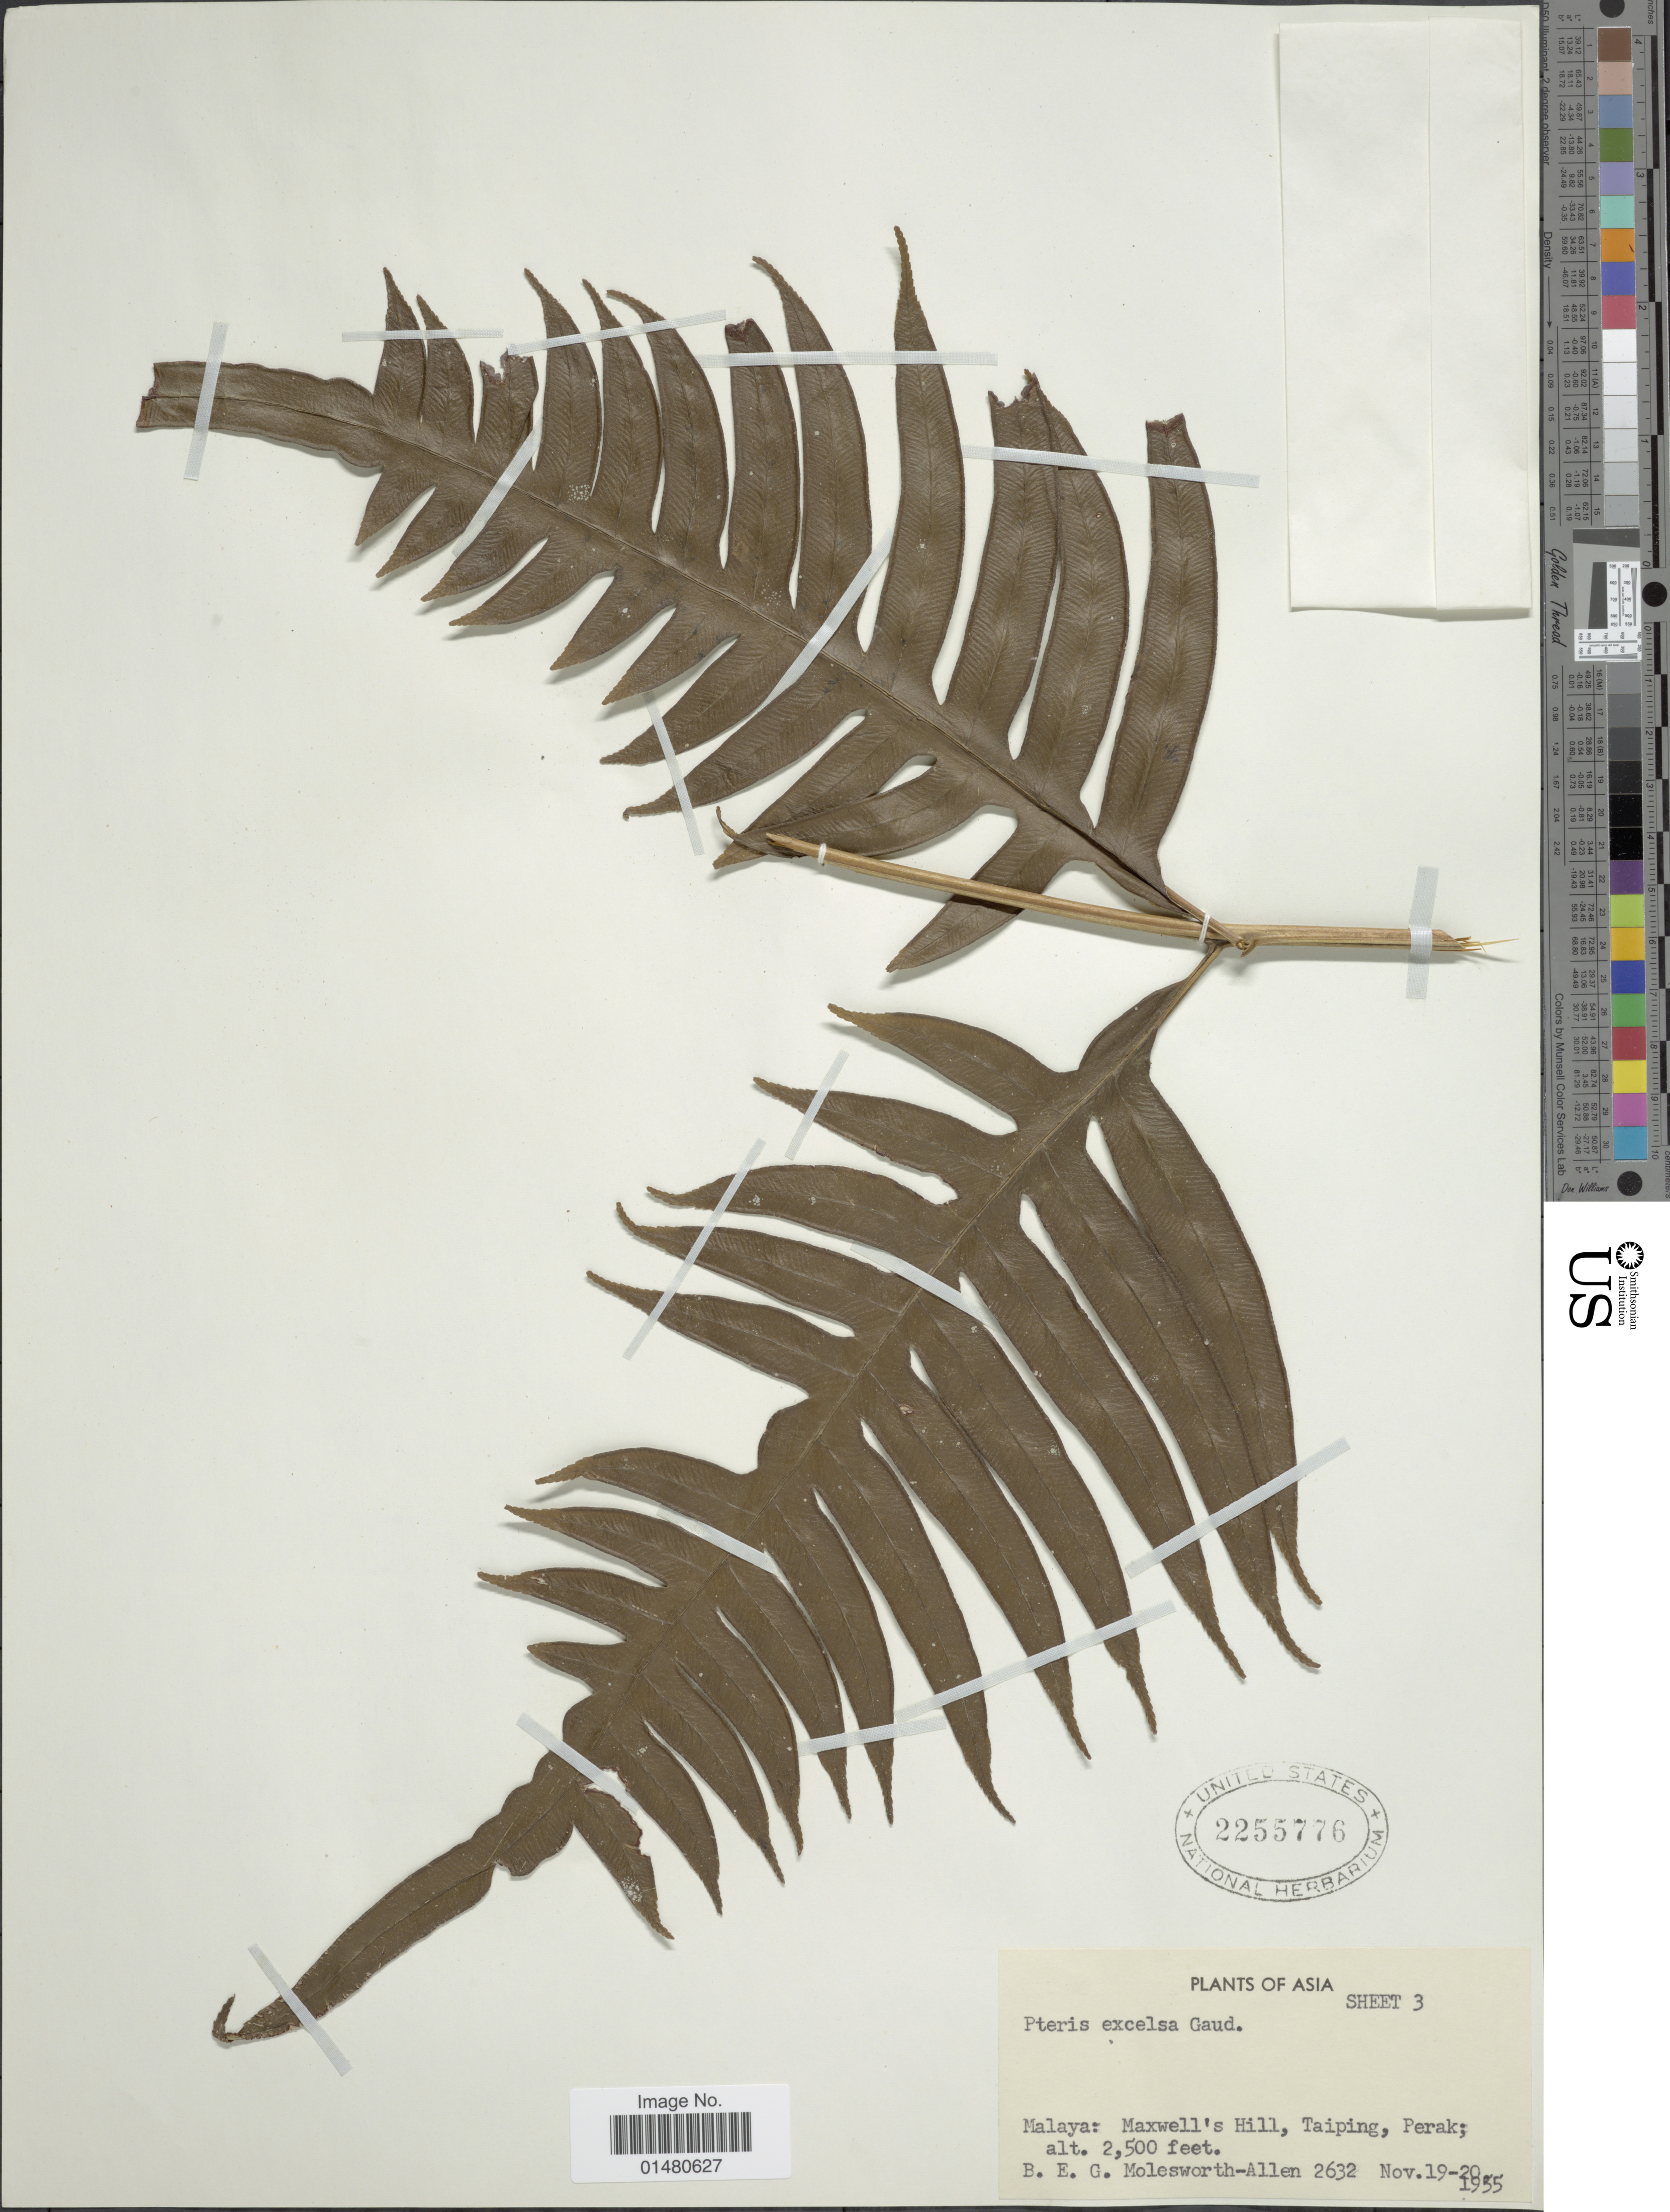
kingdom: Plantae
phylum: Tracheophyta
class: Polypodiopsida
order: Polypodiales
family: Pteridaceae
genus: Pteris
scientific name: Pteris excelsa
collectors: B. E. G. Molesworth-Allen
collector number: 2632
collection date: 1955-11-19/1955-11-20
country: Malaysia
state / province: Perak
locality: Asia, Malaya: Maxwell's Hill, Taiping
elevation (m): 762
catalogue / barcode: US 2255776